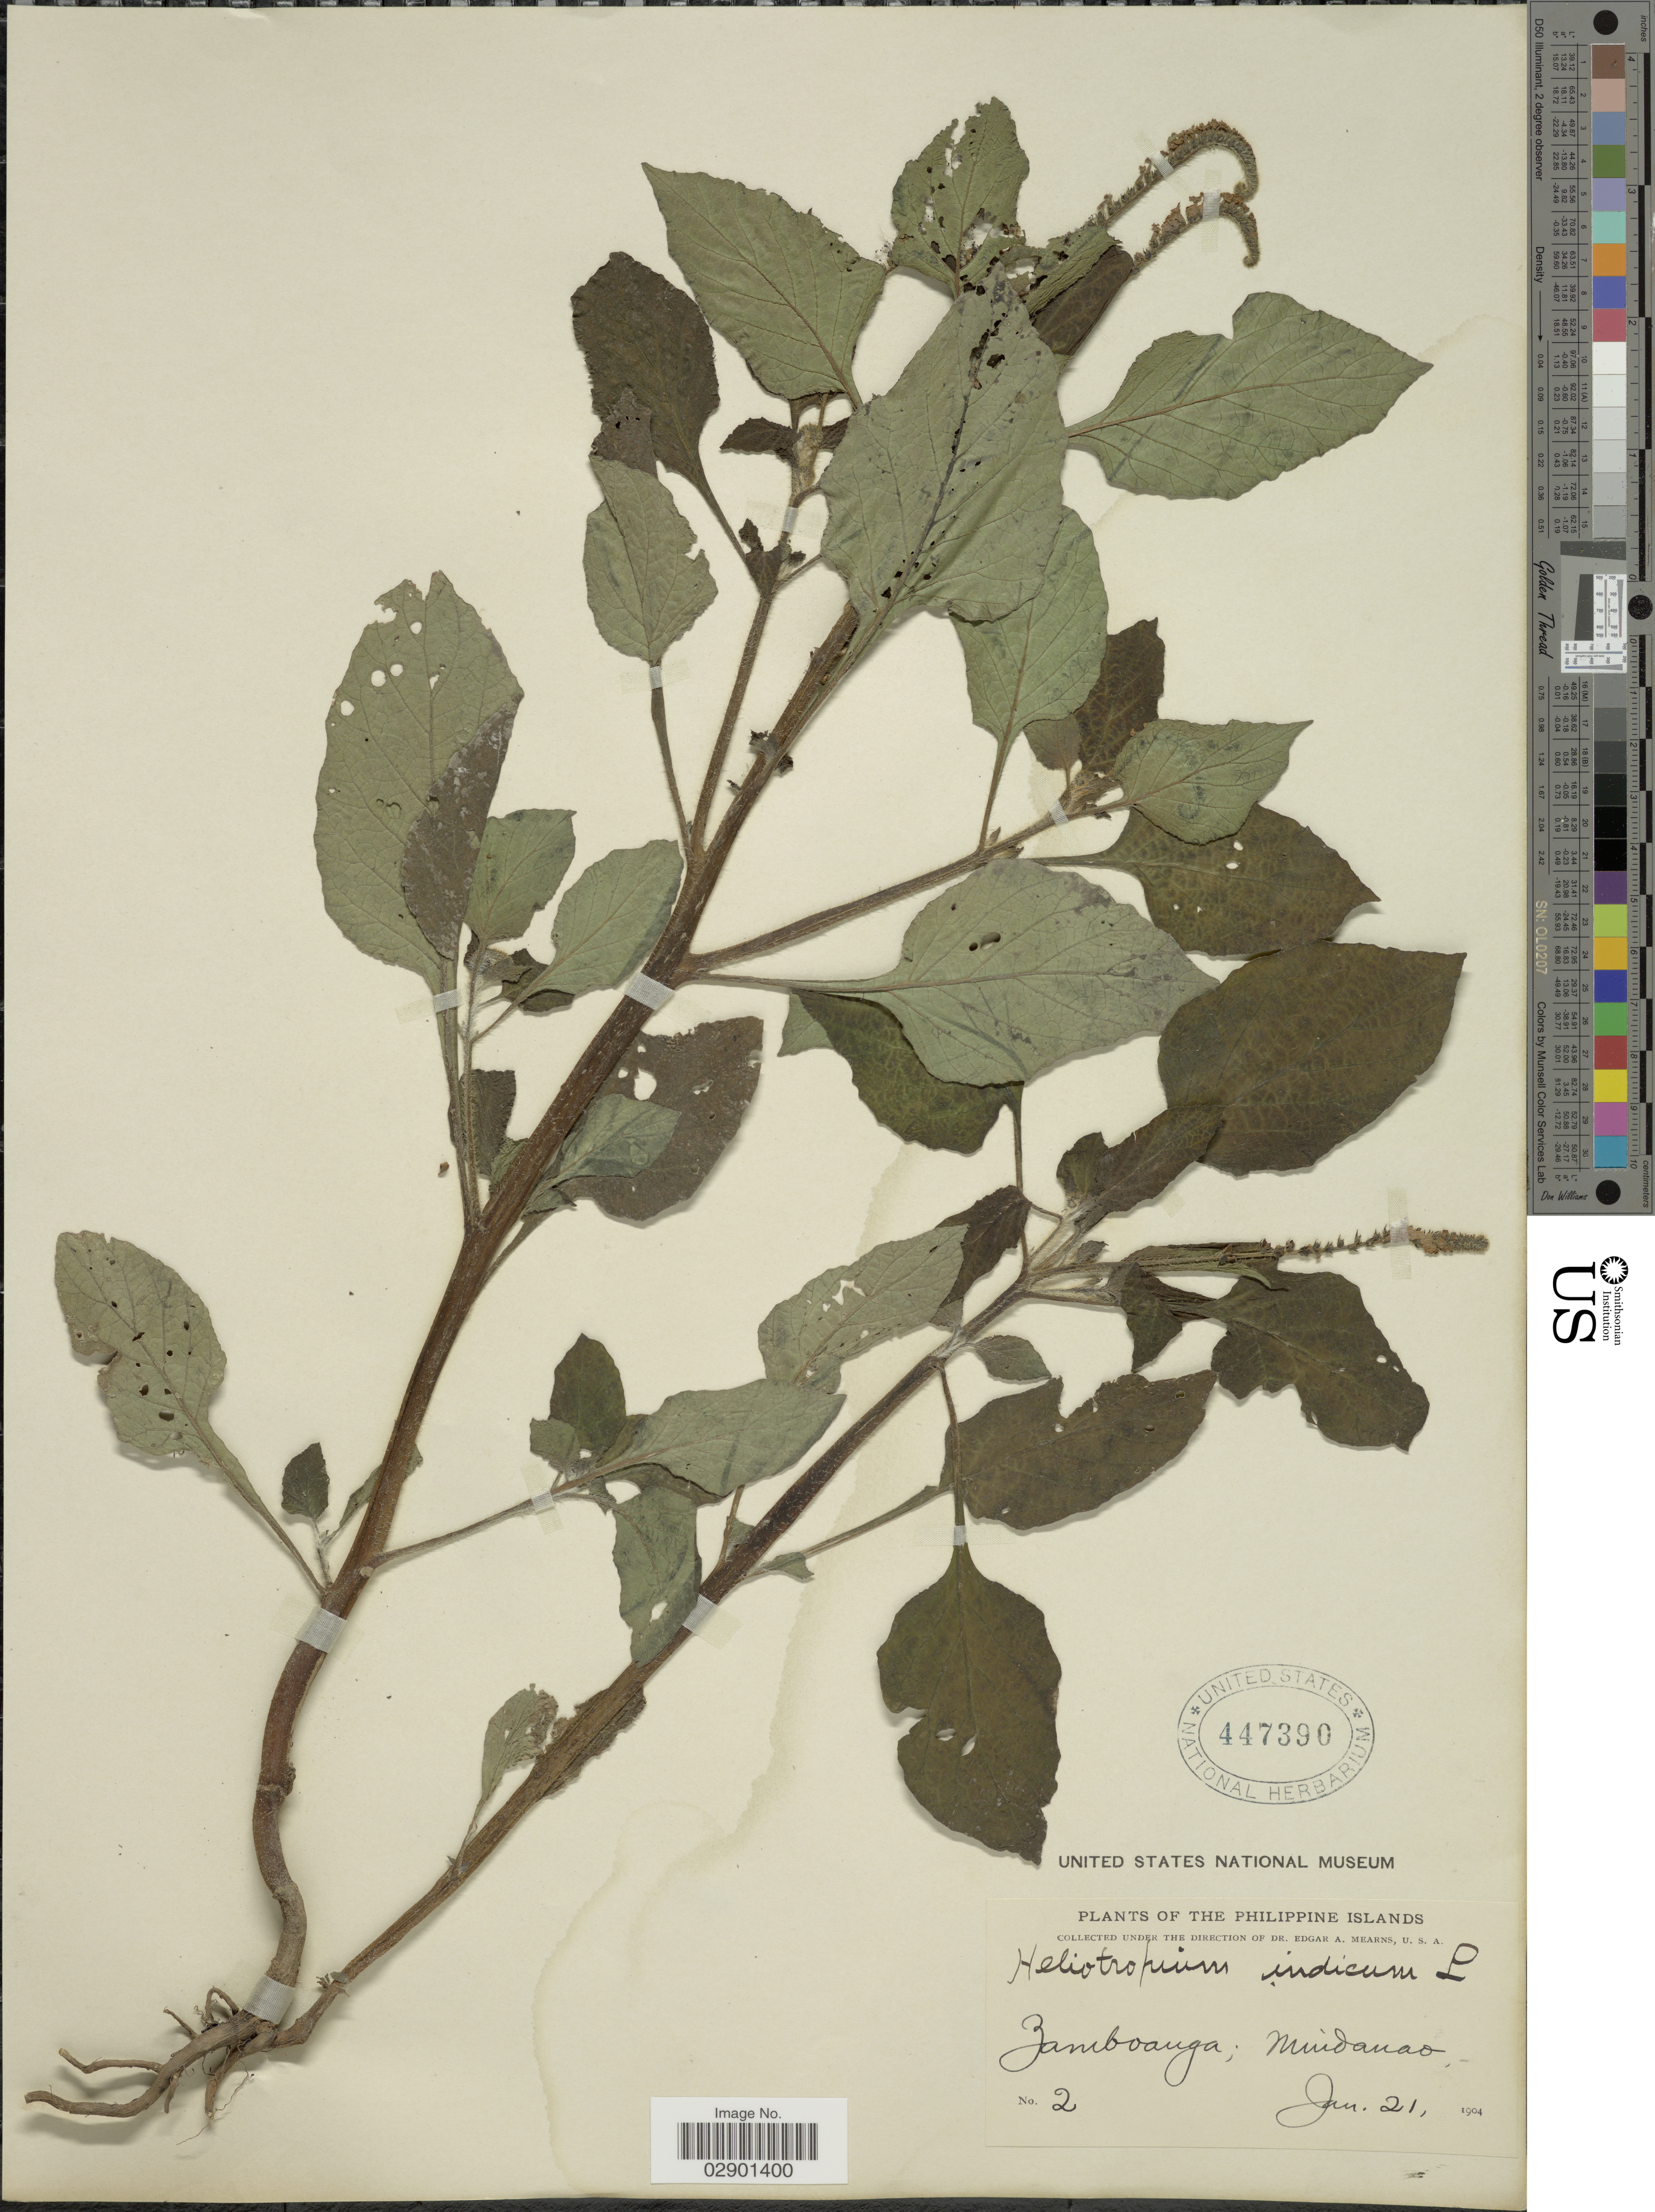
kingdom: Plantae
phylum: Tracheophyta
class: Magnoliopsida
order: Boraginales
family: Heliotropiaceae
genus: Heliotropium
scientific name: Heliotropium indicum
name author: L.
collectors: E. A. Mearns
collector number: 2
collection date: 1904-01-21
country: Philippines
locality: Philippine Islands. Zamboanga, Mindanao.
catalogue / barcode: US 447390